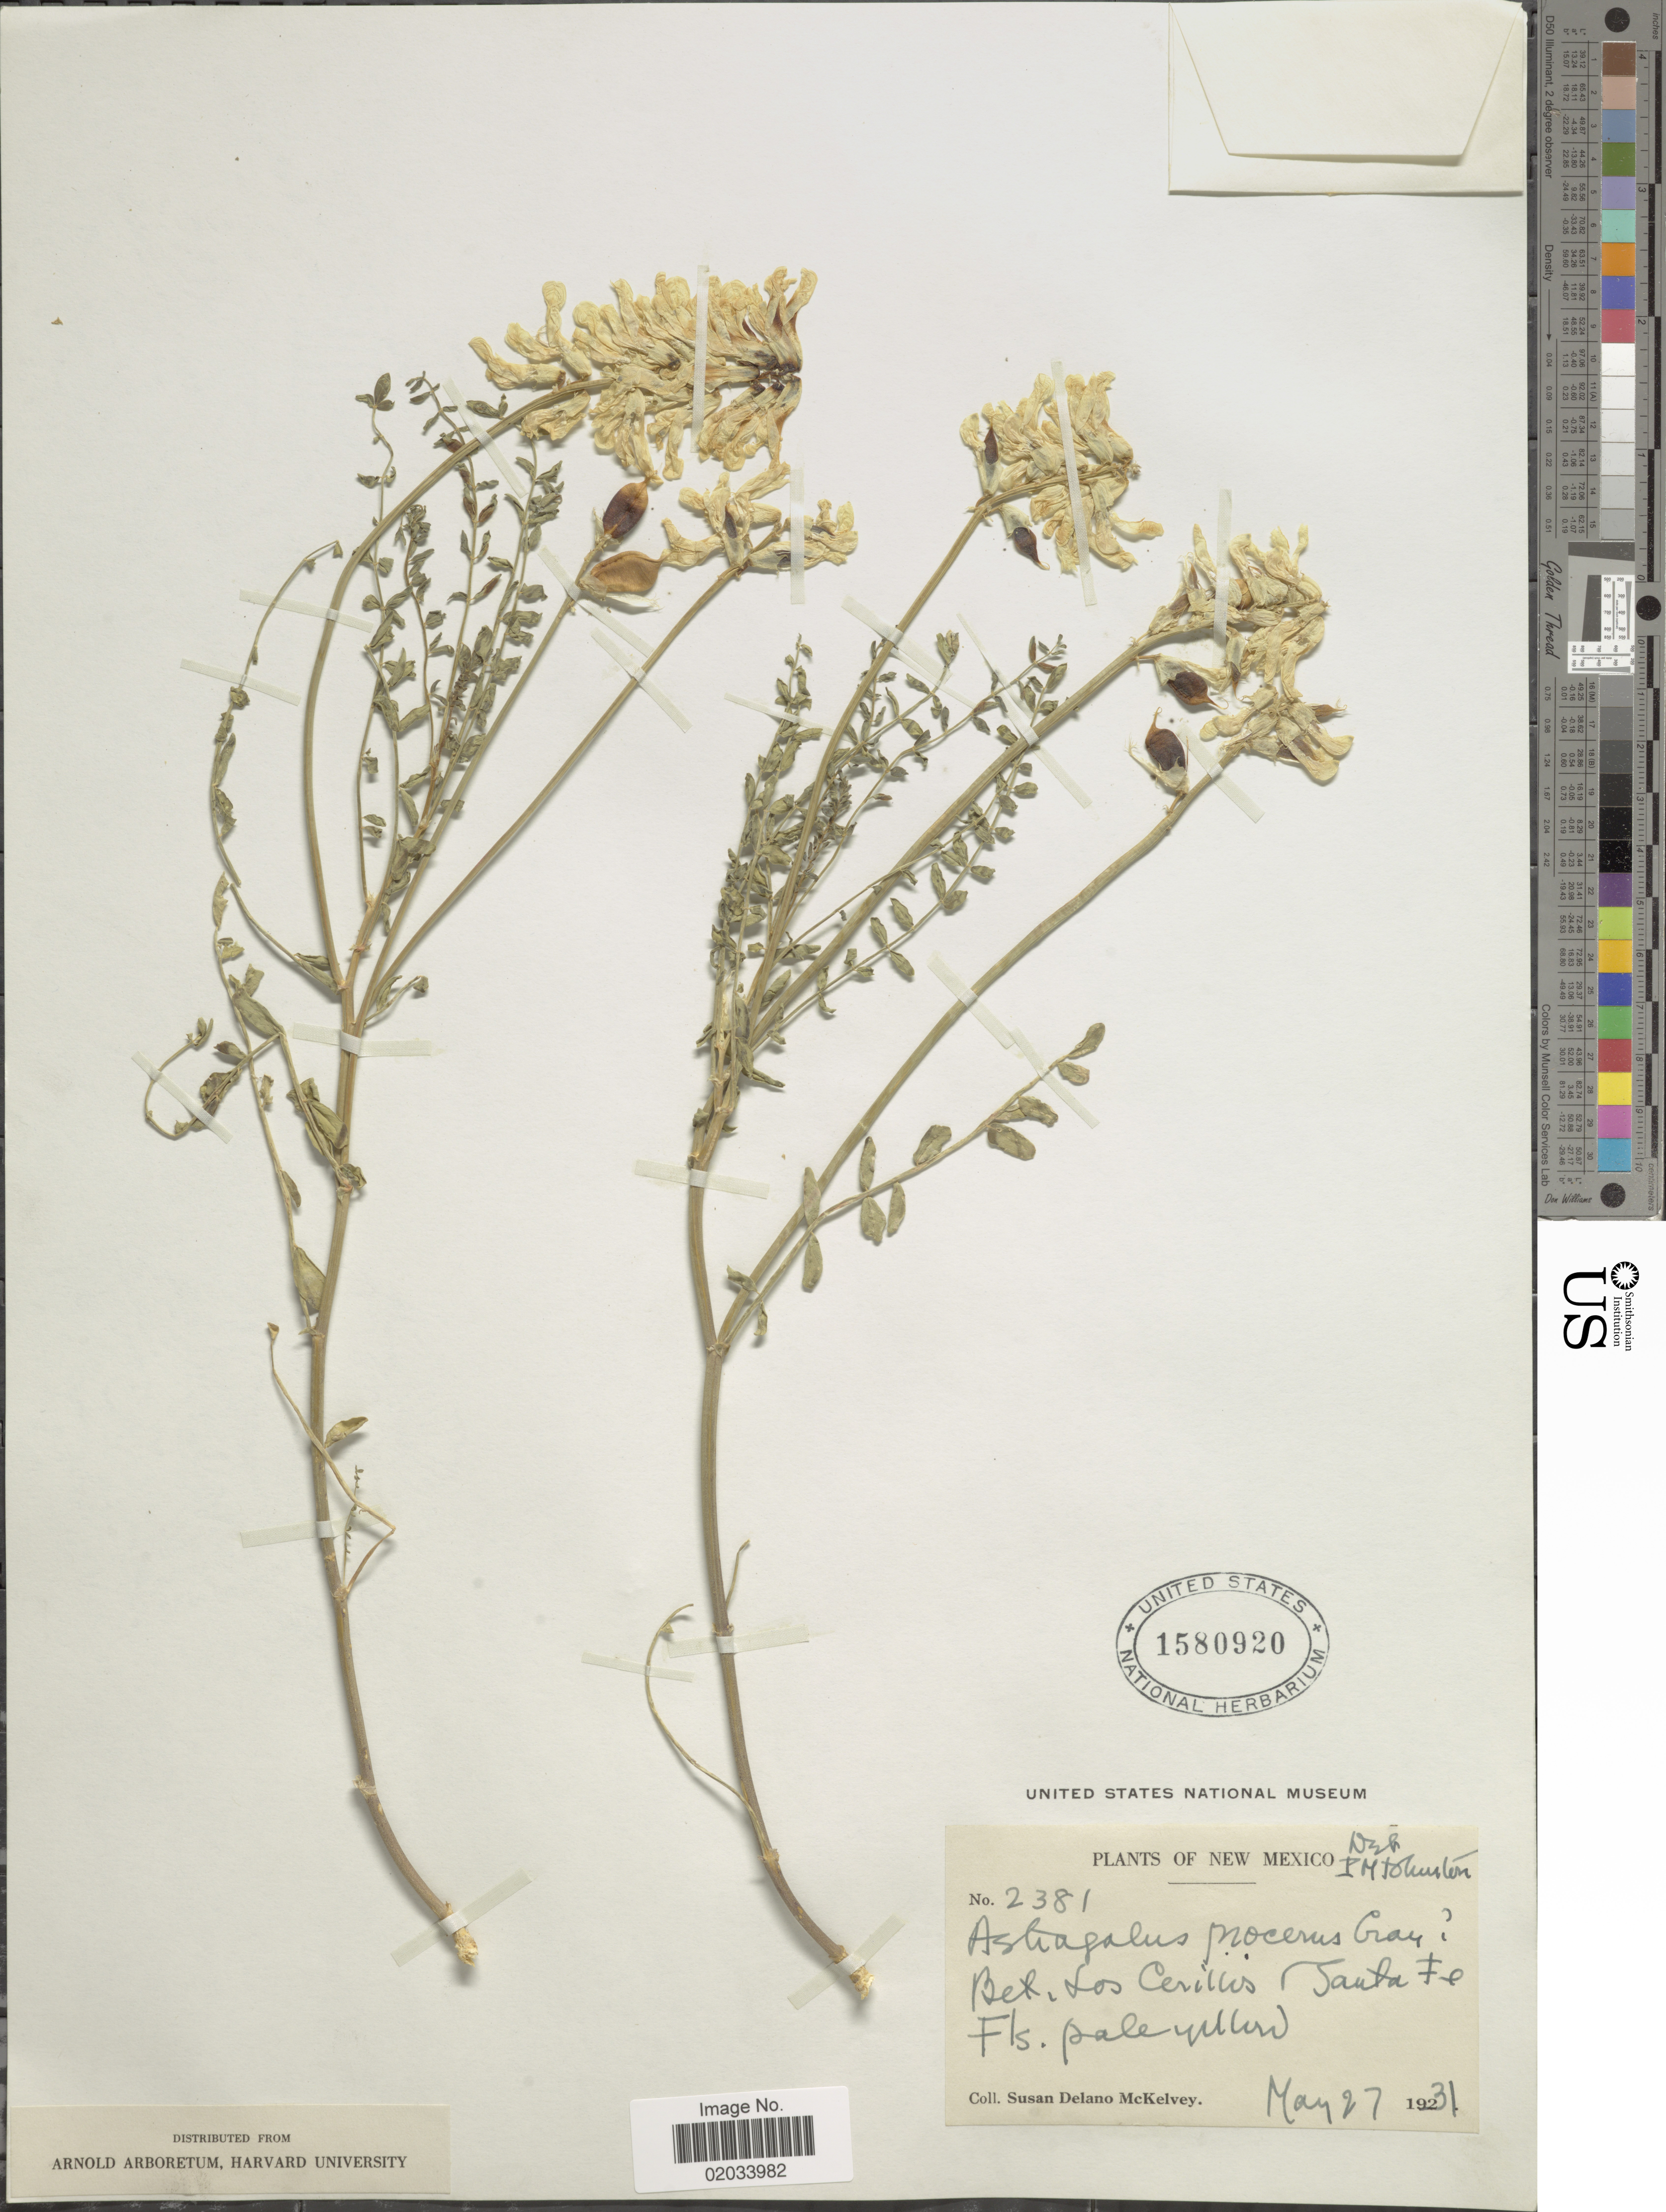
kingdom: Plantae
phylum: Tracheophyta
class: Magnoliopsida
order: Fabales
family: Fabaceae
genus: Astragalus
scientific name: Astragalus praelongus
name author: E. Sheld.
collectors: S. A. McKelvey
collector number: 2381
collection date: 1931-05-27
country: United States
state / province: New Mexico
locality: Bet. Los Cerillis Santa Fe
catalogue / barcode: US 1580920